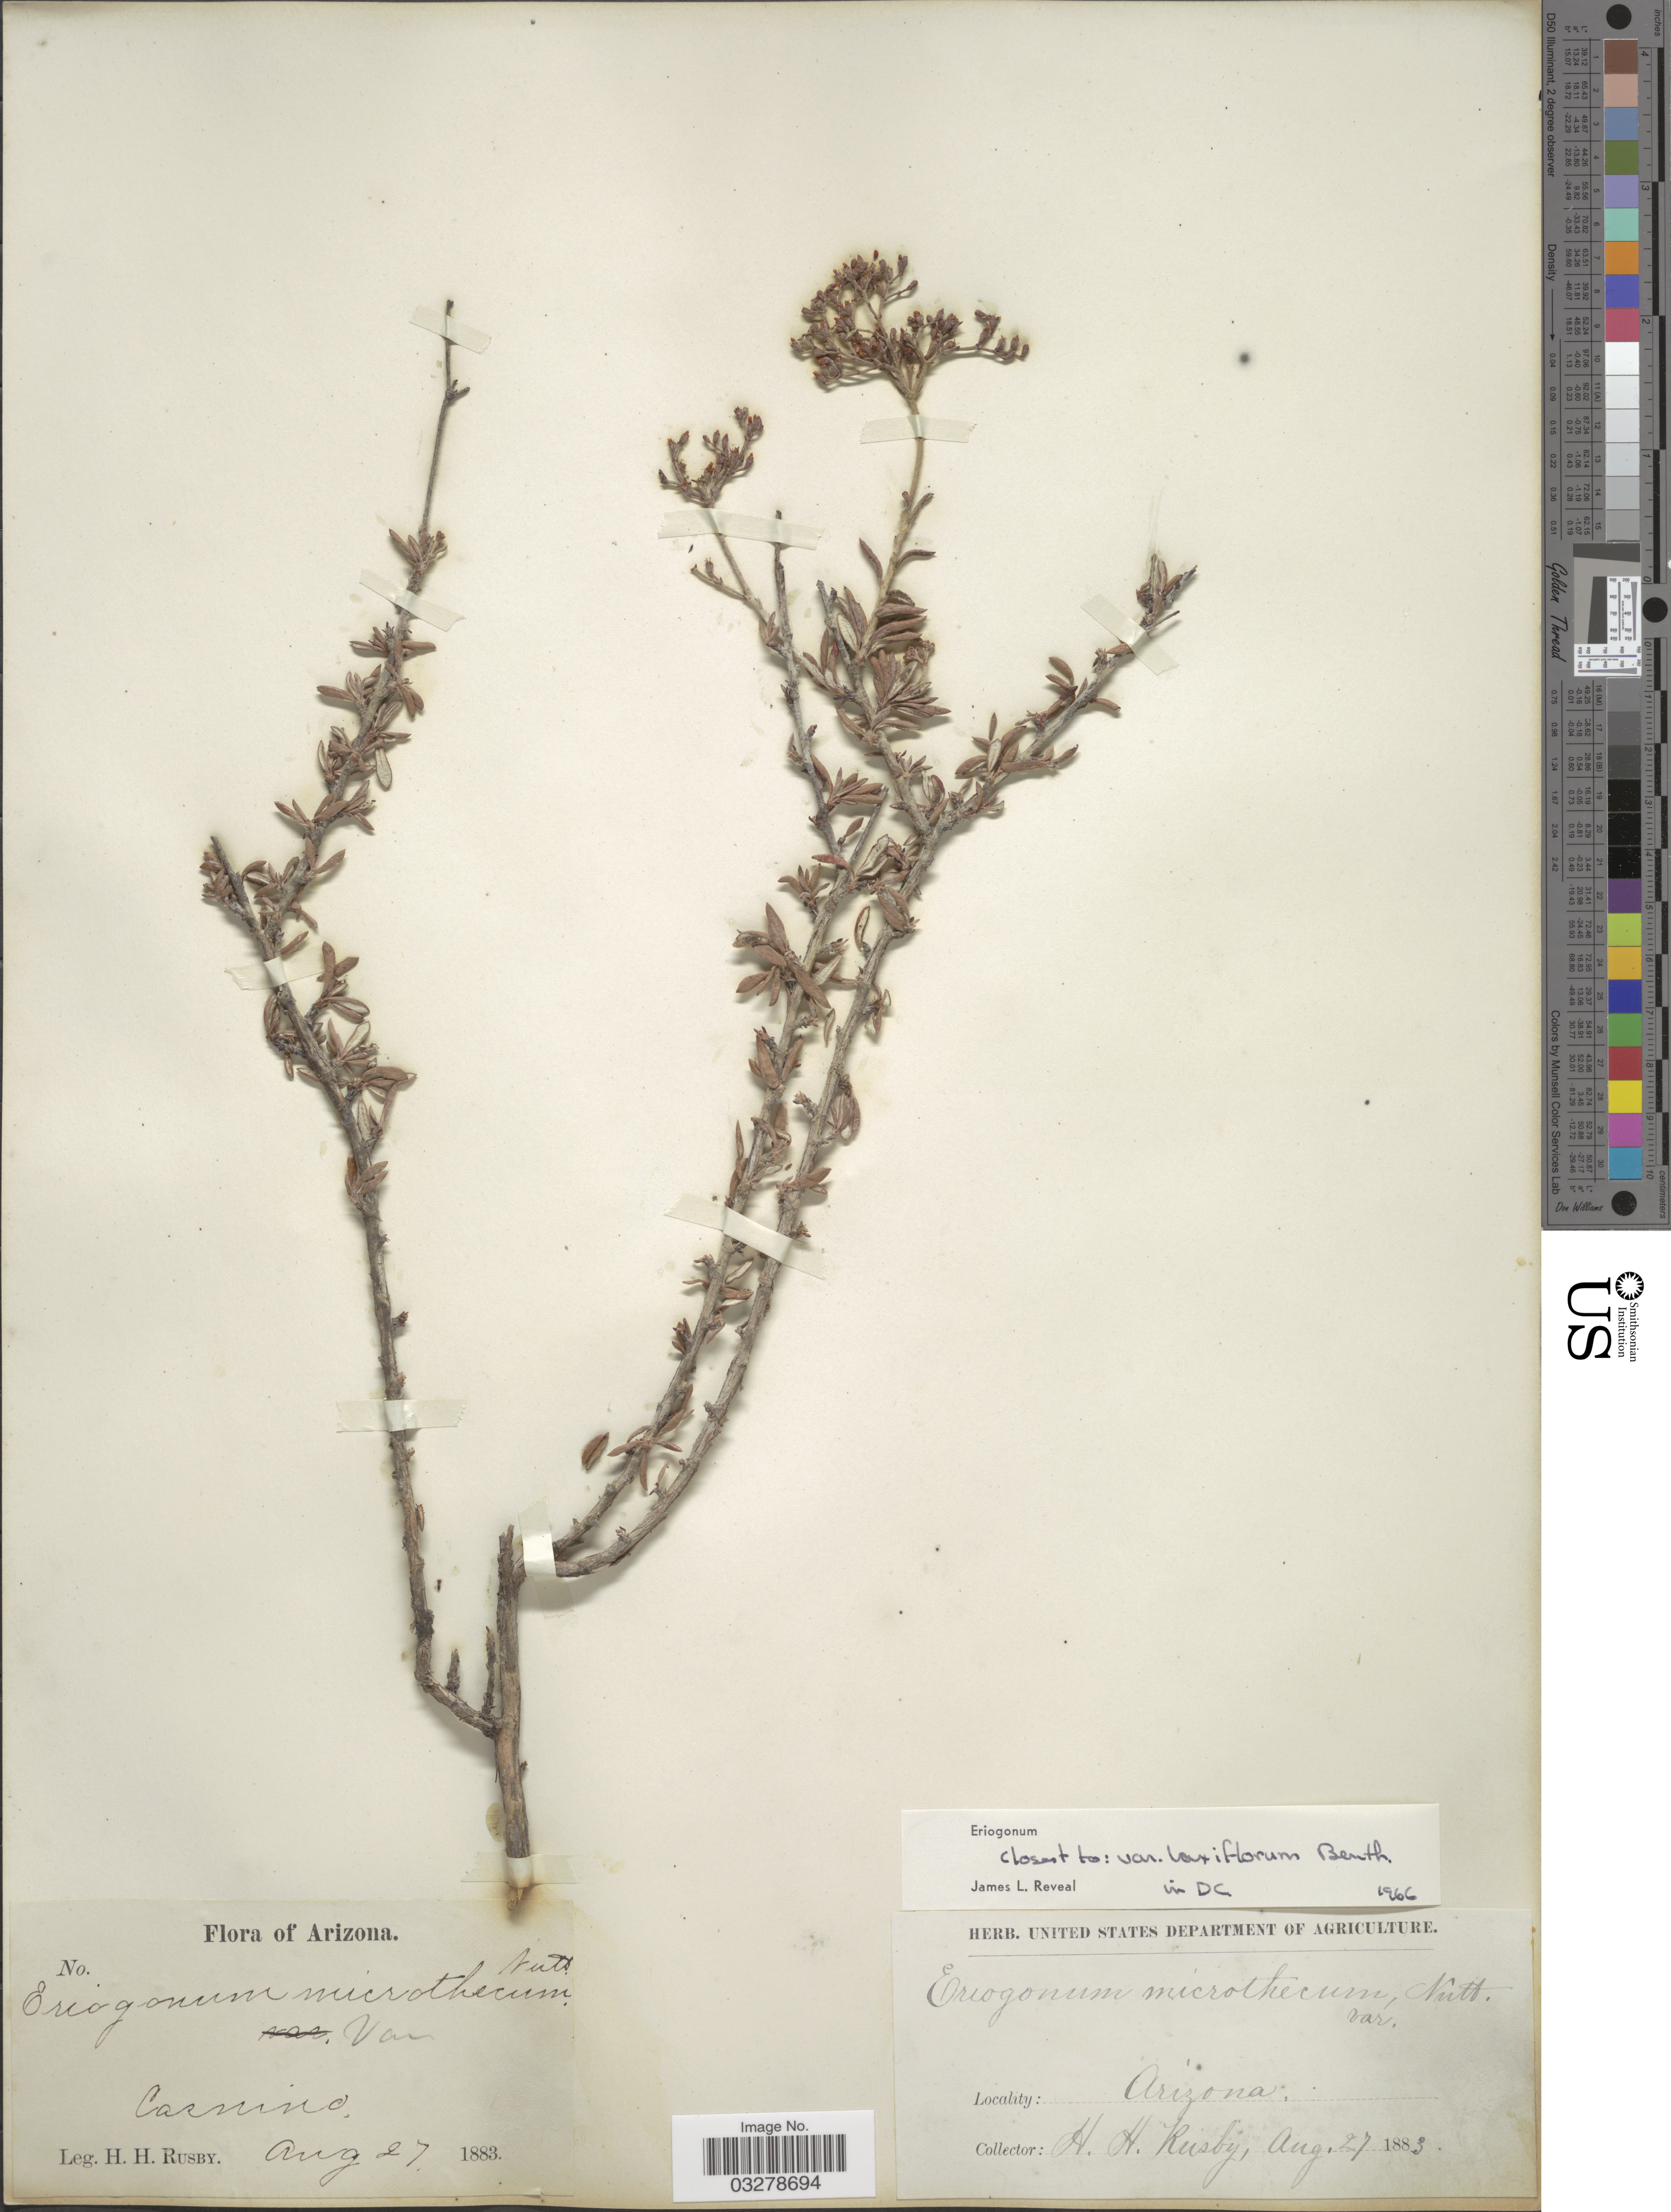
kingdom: Plantae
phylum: Tracheophyta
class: Magnoliopsida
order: Caryophyllales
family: Polygonaceae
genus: Eriogonum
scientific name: Eriogonum microtheca var. laxiflorum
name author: Hook.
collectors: H. H. Rusby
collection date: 1883-08-27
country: United States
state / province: Arizona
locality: Casmino.